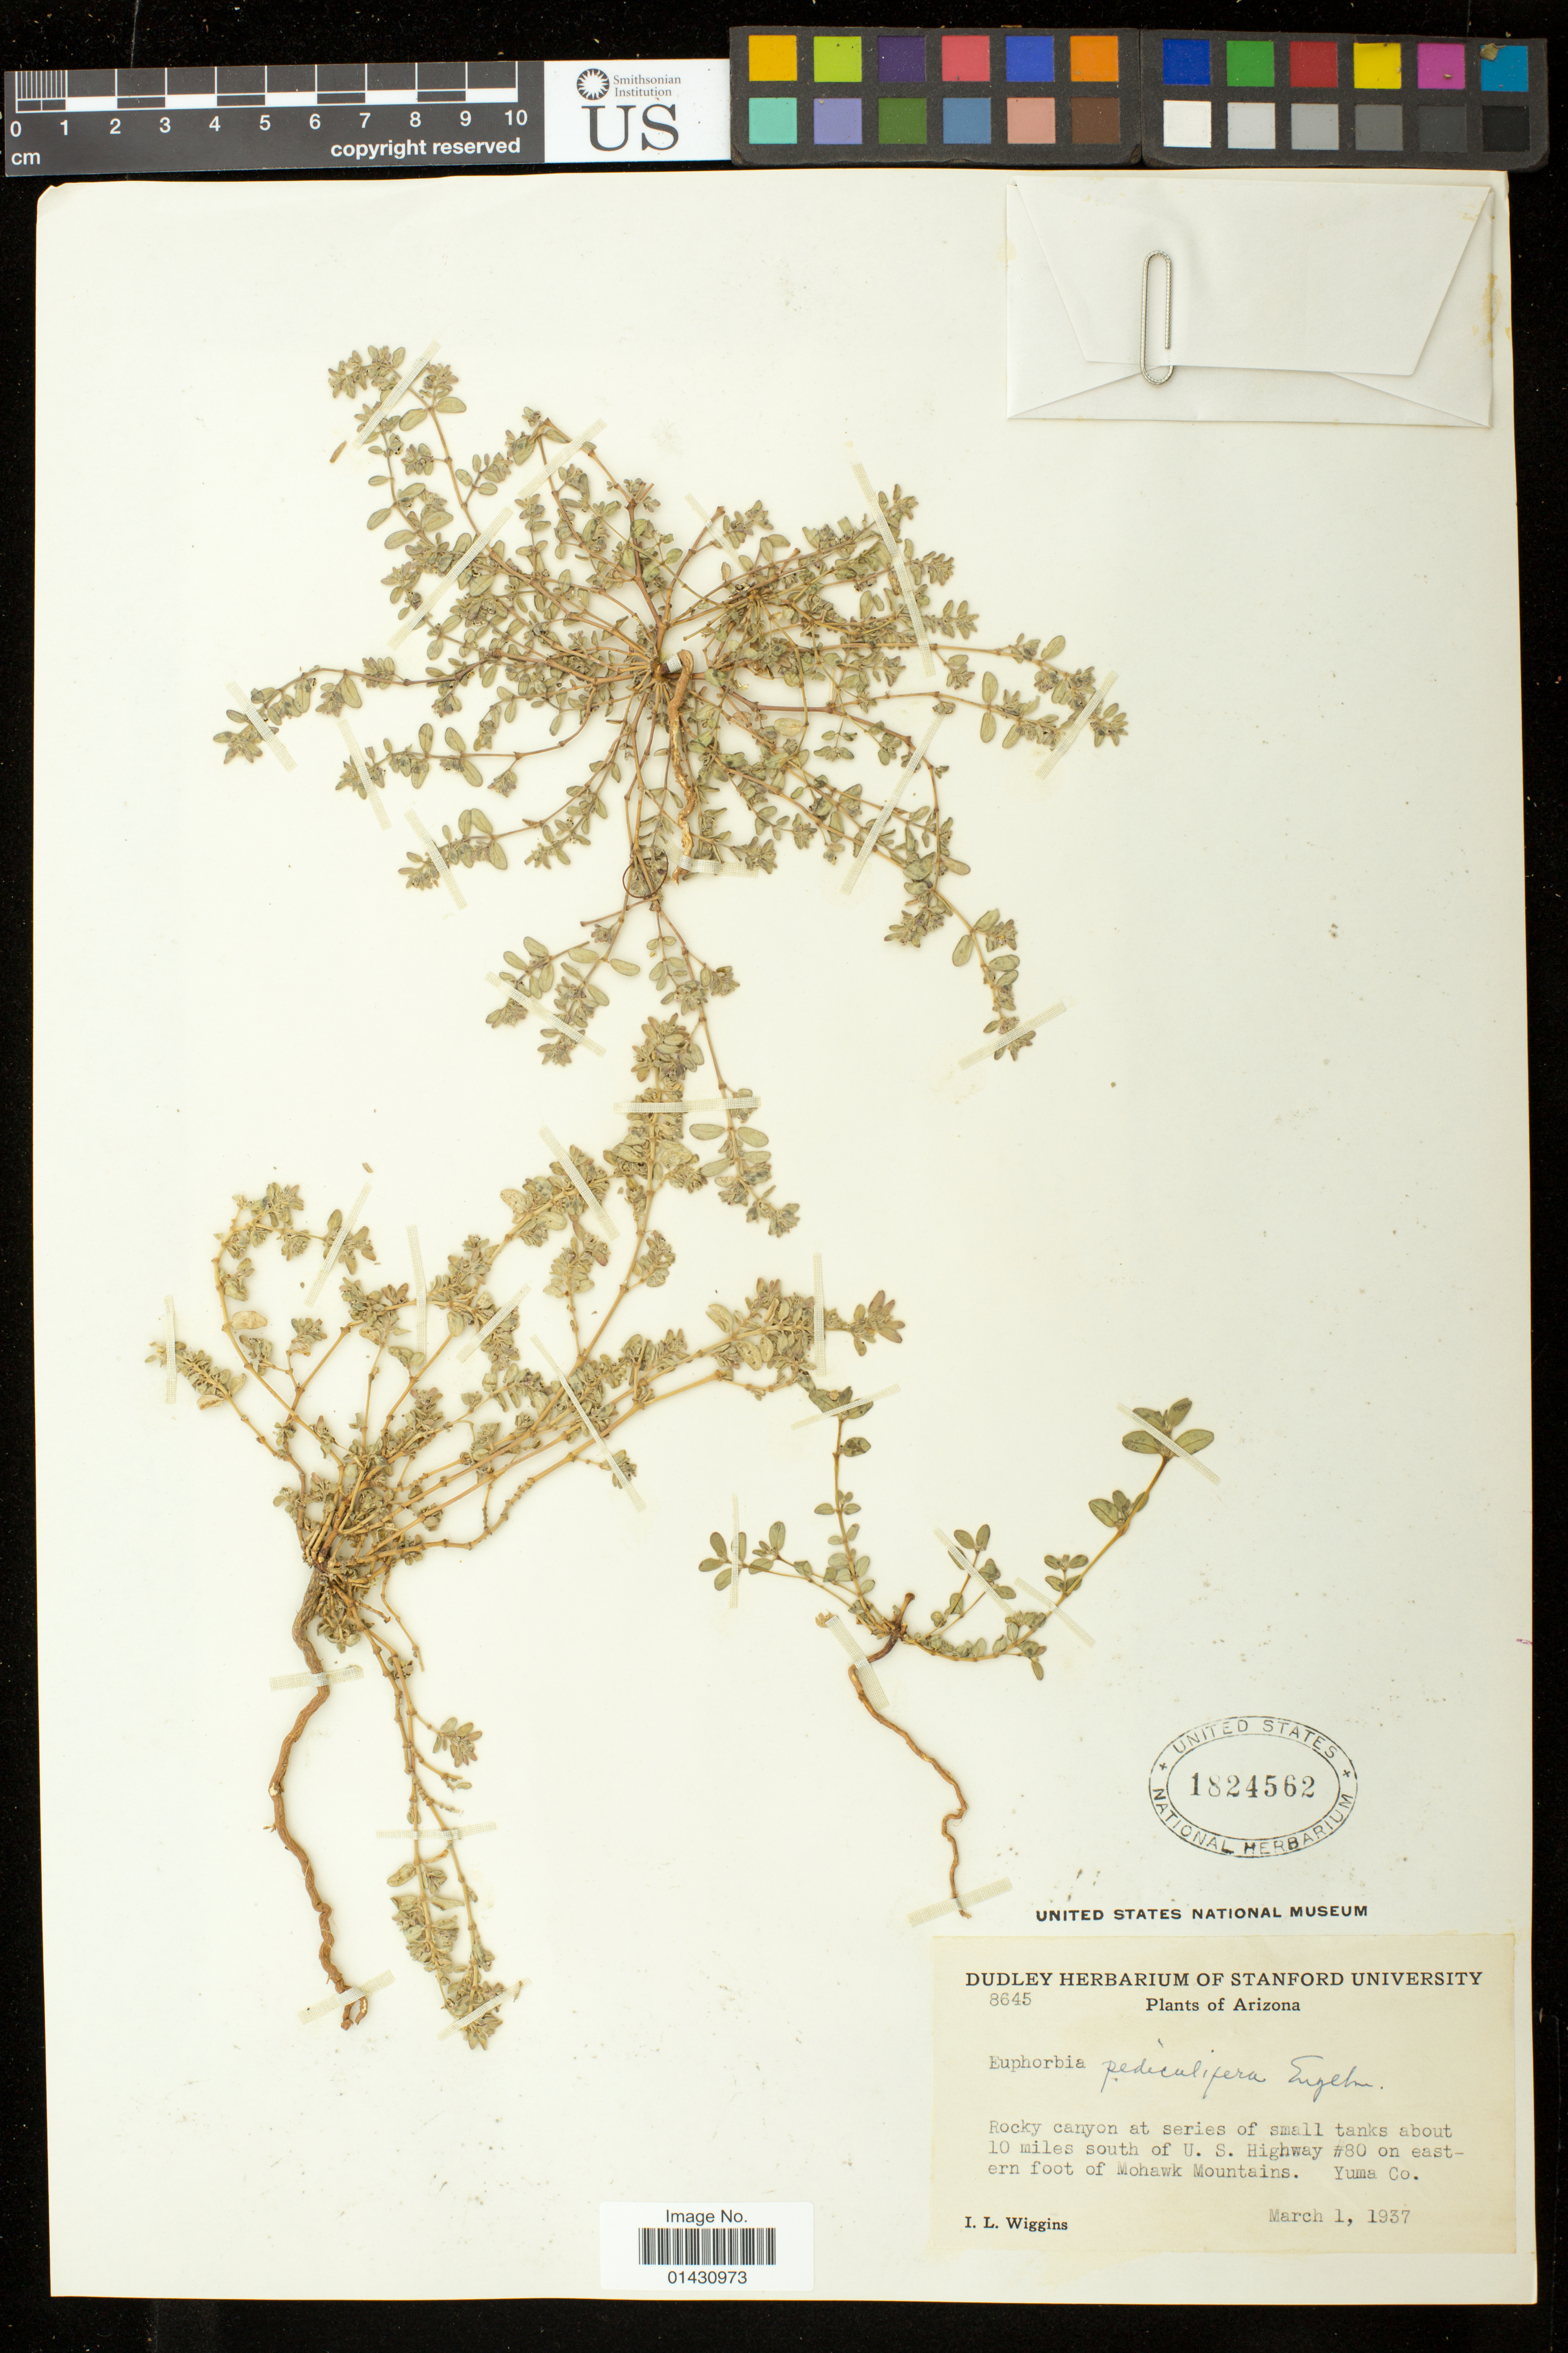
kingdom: Plantae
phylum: Tracheophyta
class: Magnoliopsida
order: Malpighiales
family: Euphorbiaceae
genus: Euphorbia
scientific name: Euphorbia pediculifera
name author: Engelm.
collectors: I. L. Wiggins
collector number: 8645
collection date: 1937-03-01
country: United States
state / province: Arizona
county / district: Yuma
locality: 10 miles south of U.S. Highway #80 on eastern foot of Mohawk Mountains.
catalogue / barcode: US 1824562